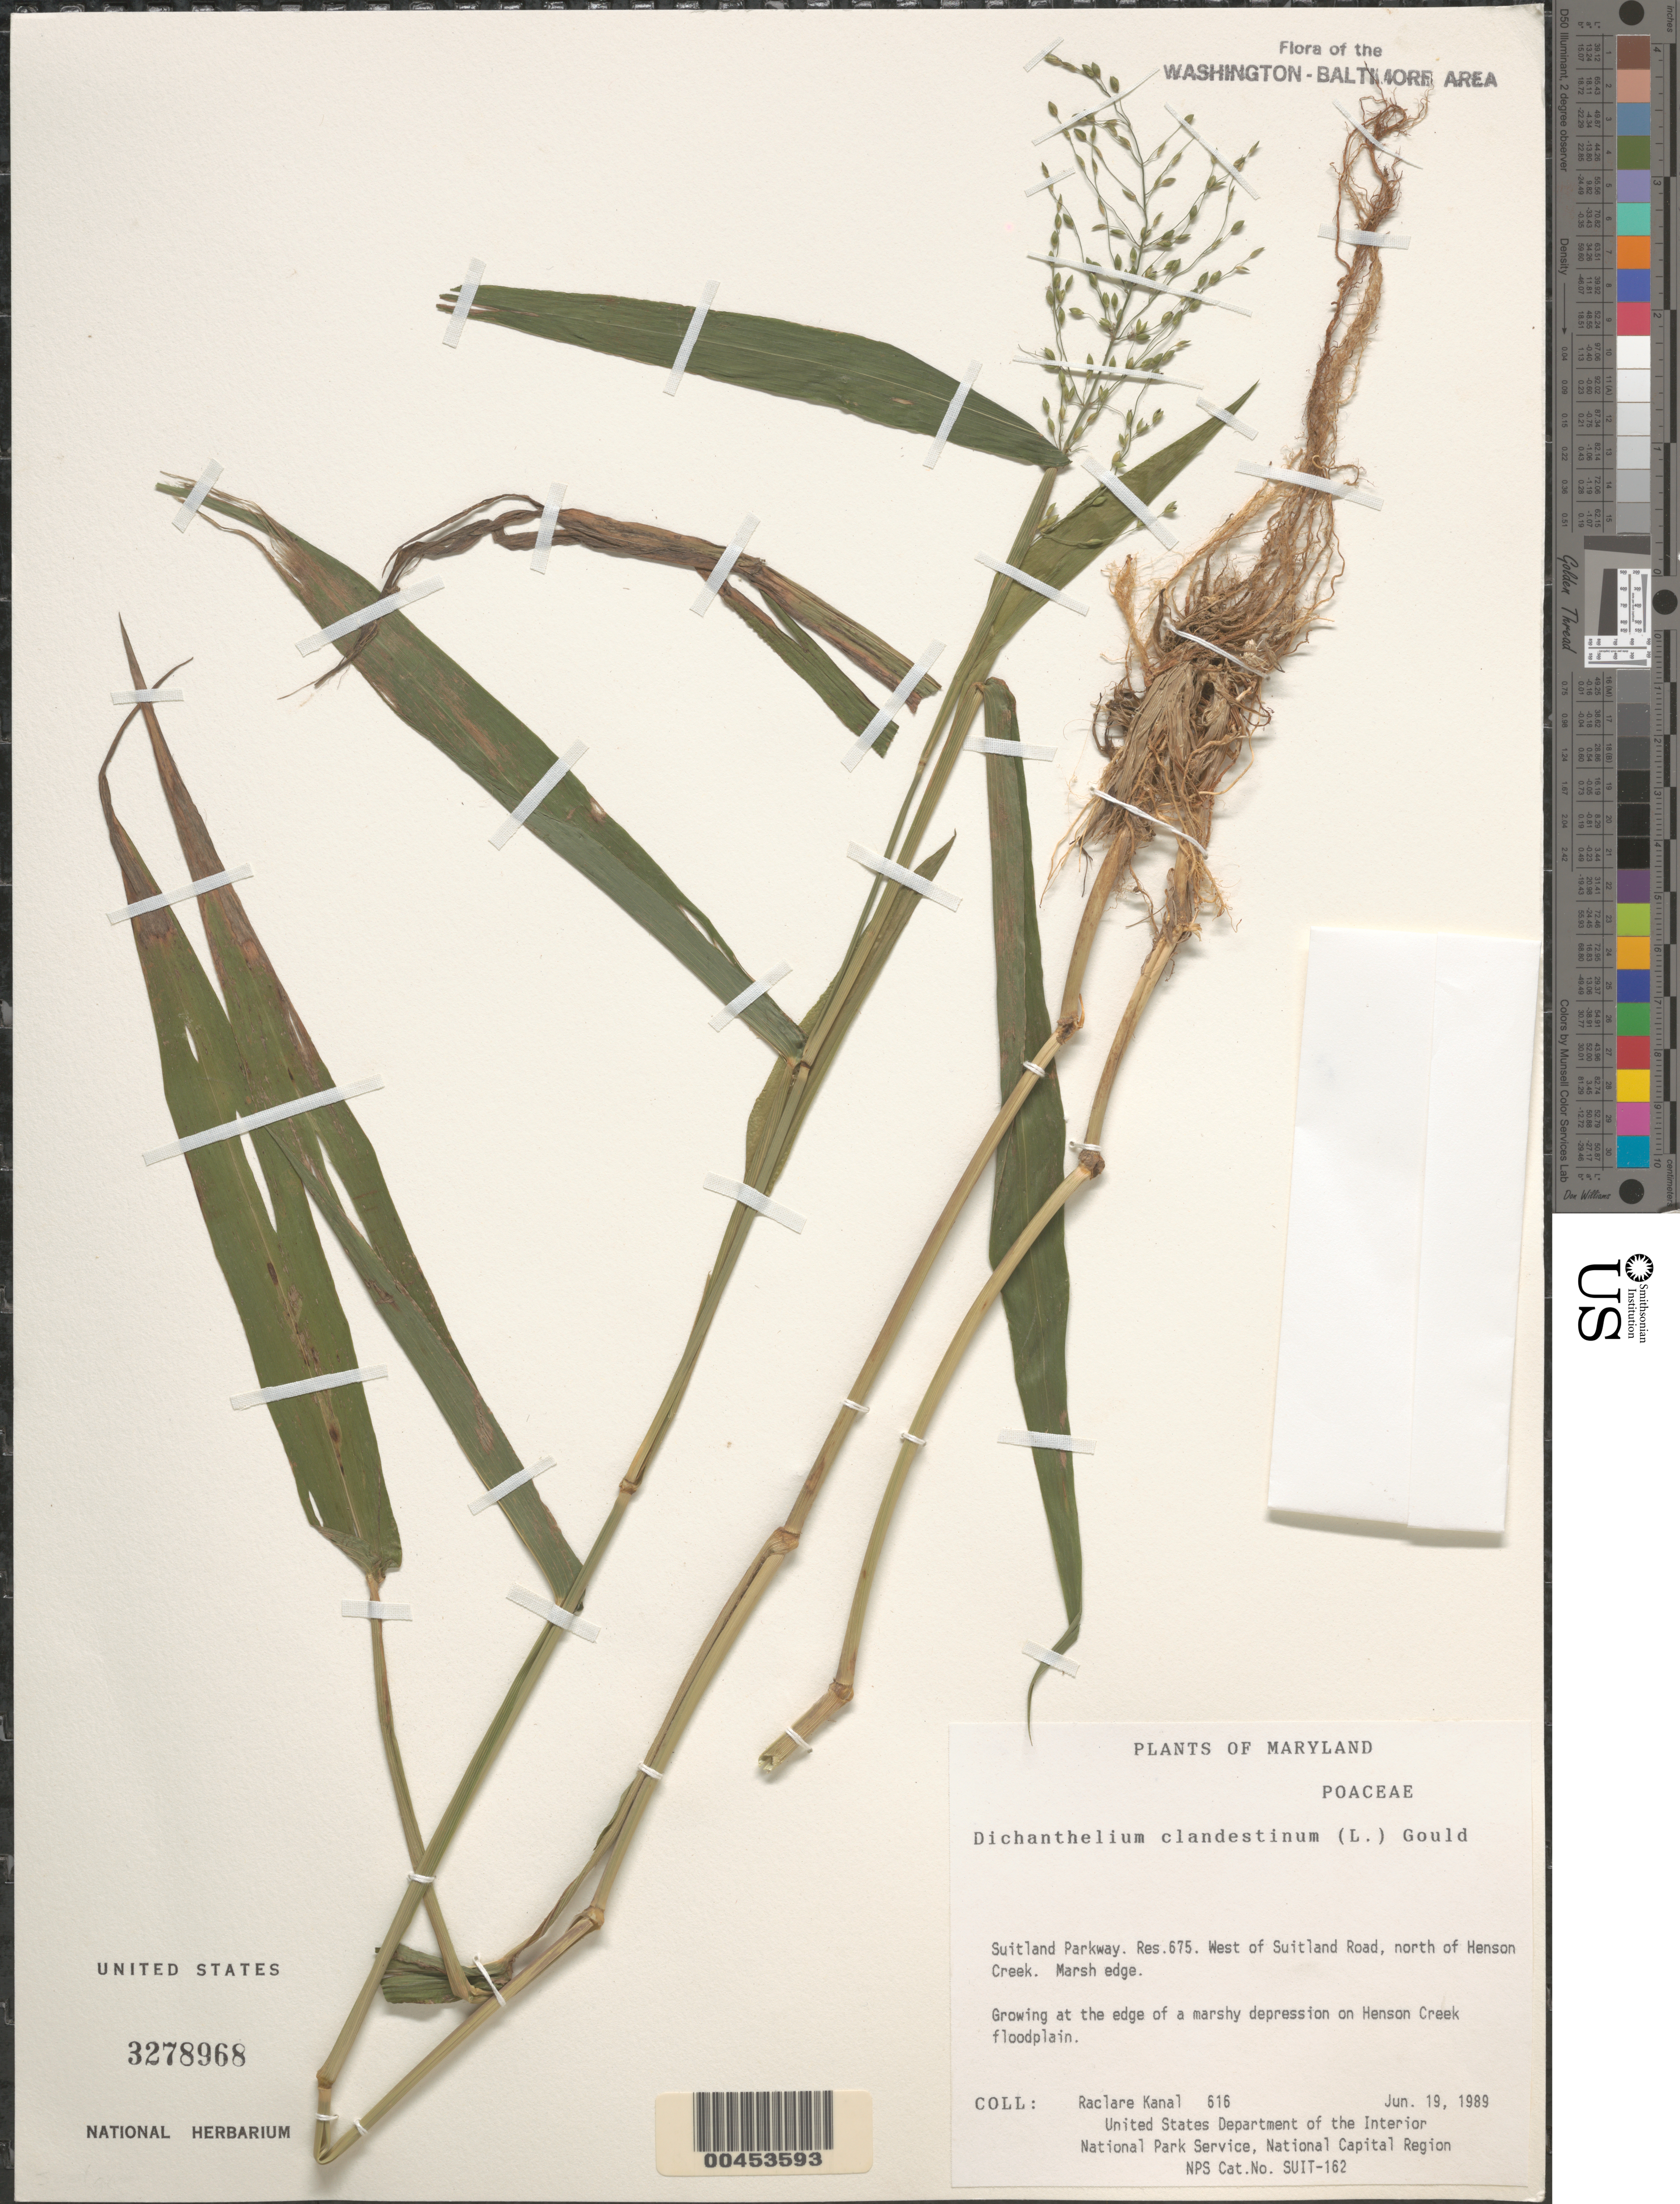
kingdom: Plantae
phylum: Tracheophyta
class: Liliopsida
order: Poales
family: Poaceae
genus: Dichanthelium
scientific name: Dichanthelium clandestinum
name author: (L.) Gould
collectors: R. Kanal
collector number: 616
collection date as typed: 19 Jun 1989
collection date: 1989-06-19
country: United States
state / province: Maryland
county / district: Prince George's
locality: Suitland Parkway, Res 675, W of Suitland Rd, N of Henson Creek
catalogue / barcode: US 3278968